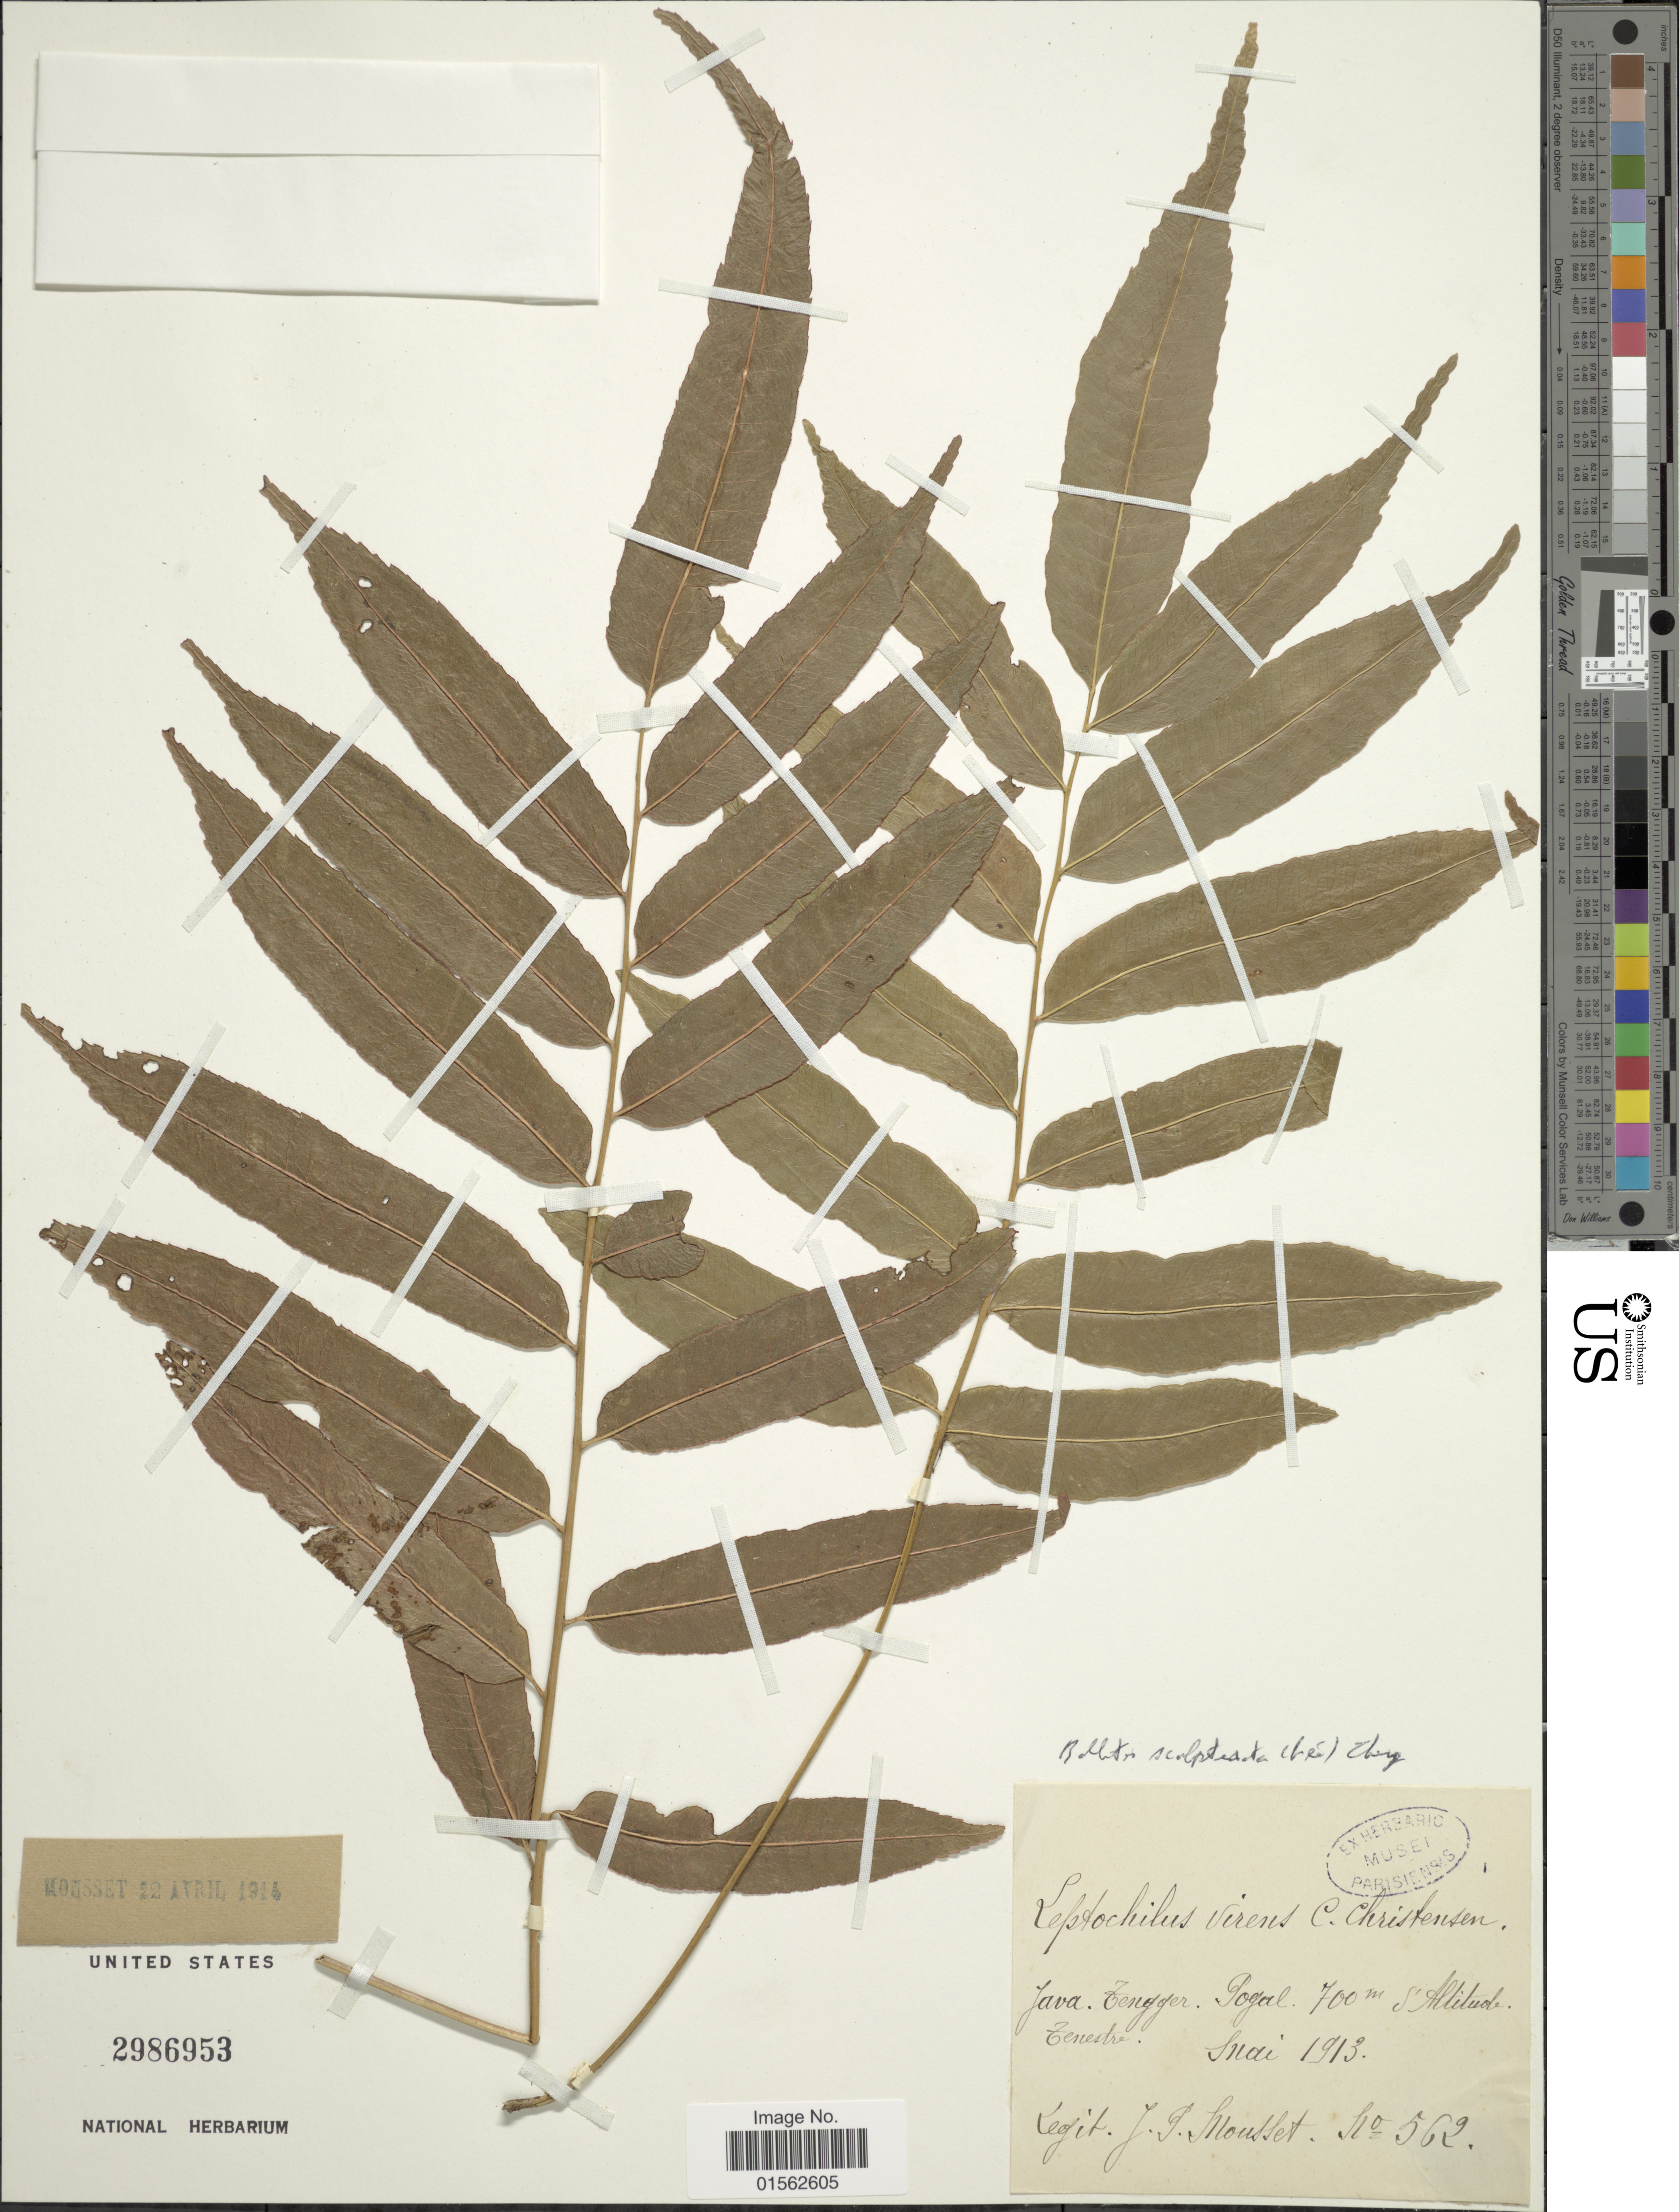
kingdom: Plantae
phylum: Tracheophyta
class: Polypodiopsida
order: Polypodiales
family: Dryopteridaceae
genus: Bolbitis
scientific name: Bolbitis scalpturata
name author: (Fée) Ching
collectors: J. Mousset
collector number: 562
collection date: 1913-05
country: Indonesia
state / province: Java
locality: Java, Engger, Pogal, Enestre [interpreted]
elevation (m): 700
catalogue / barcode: US 2986953